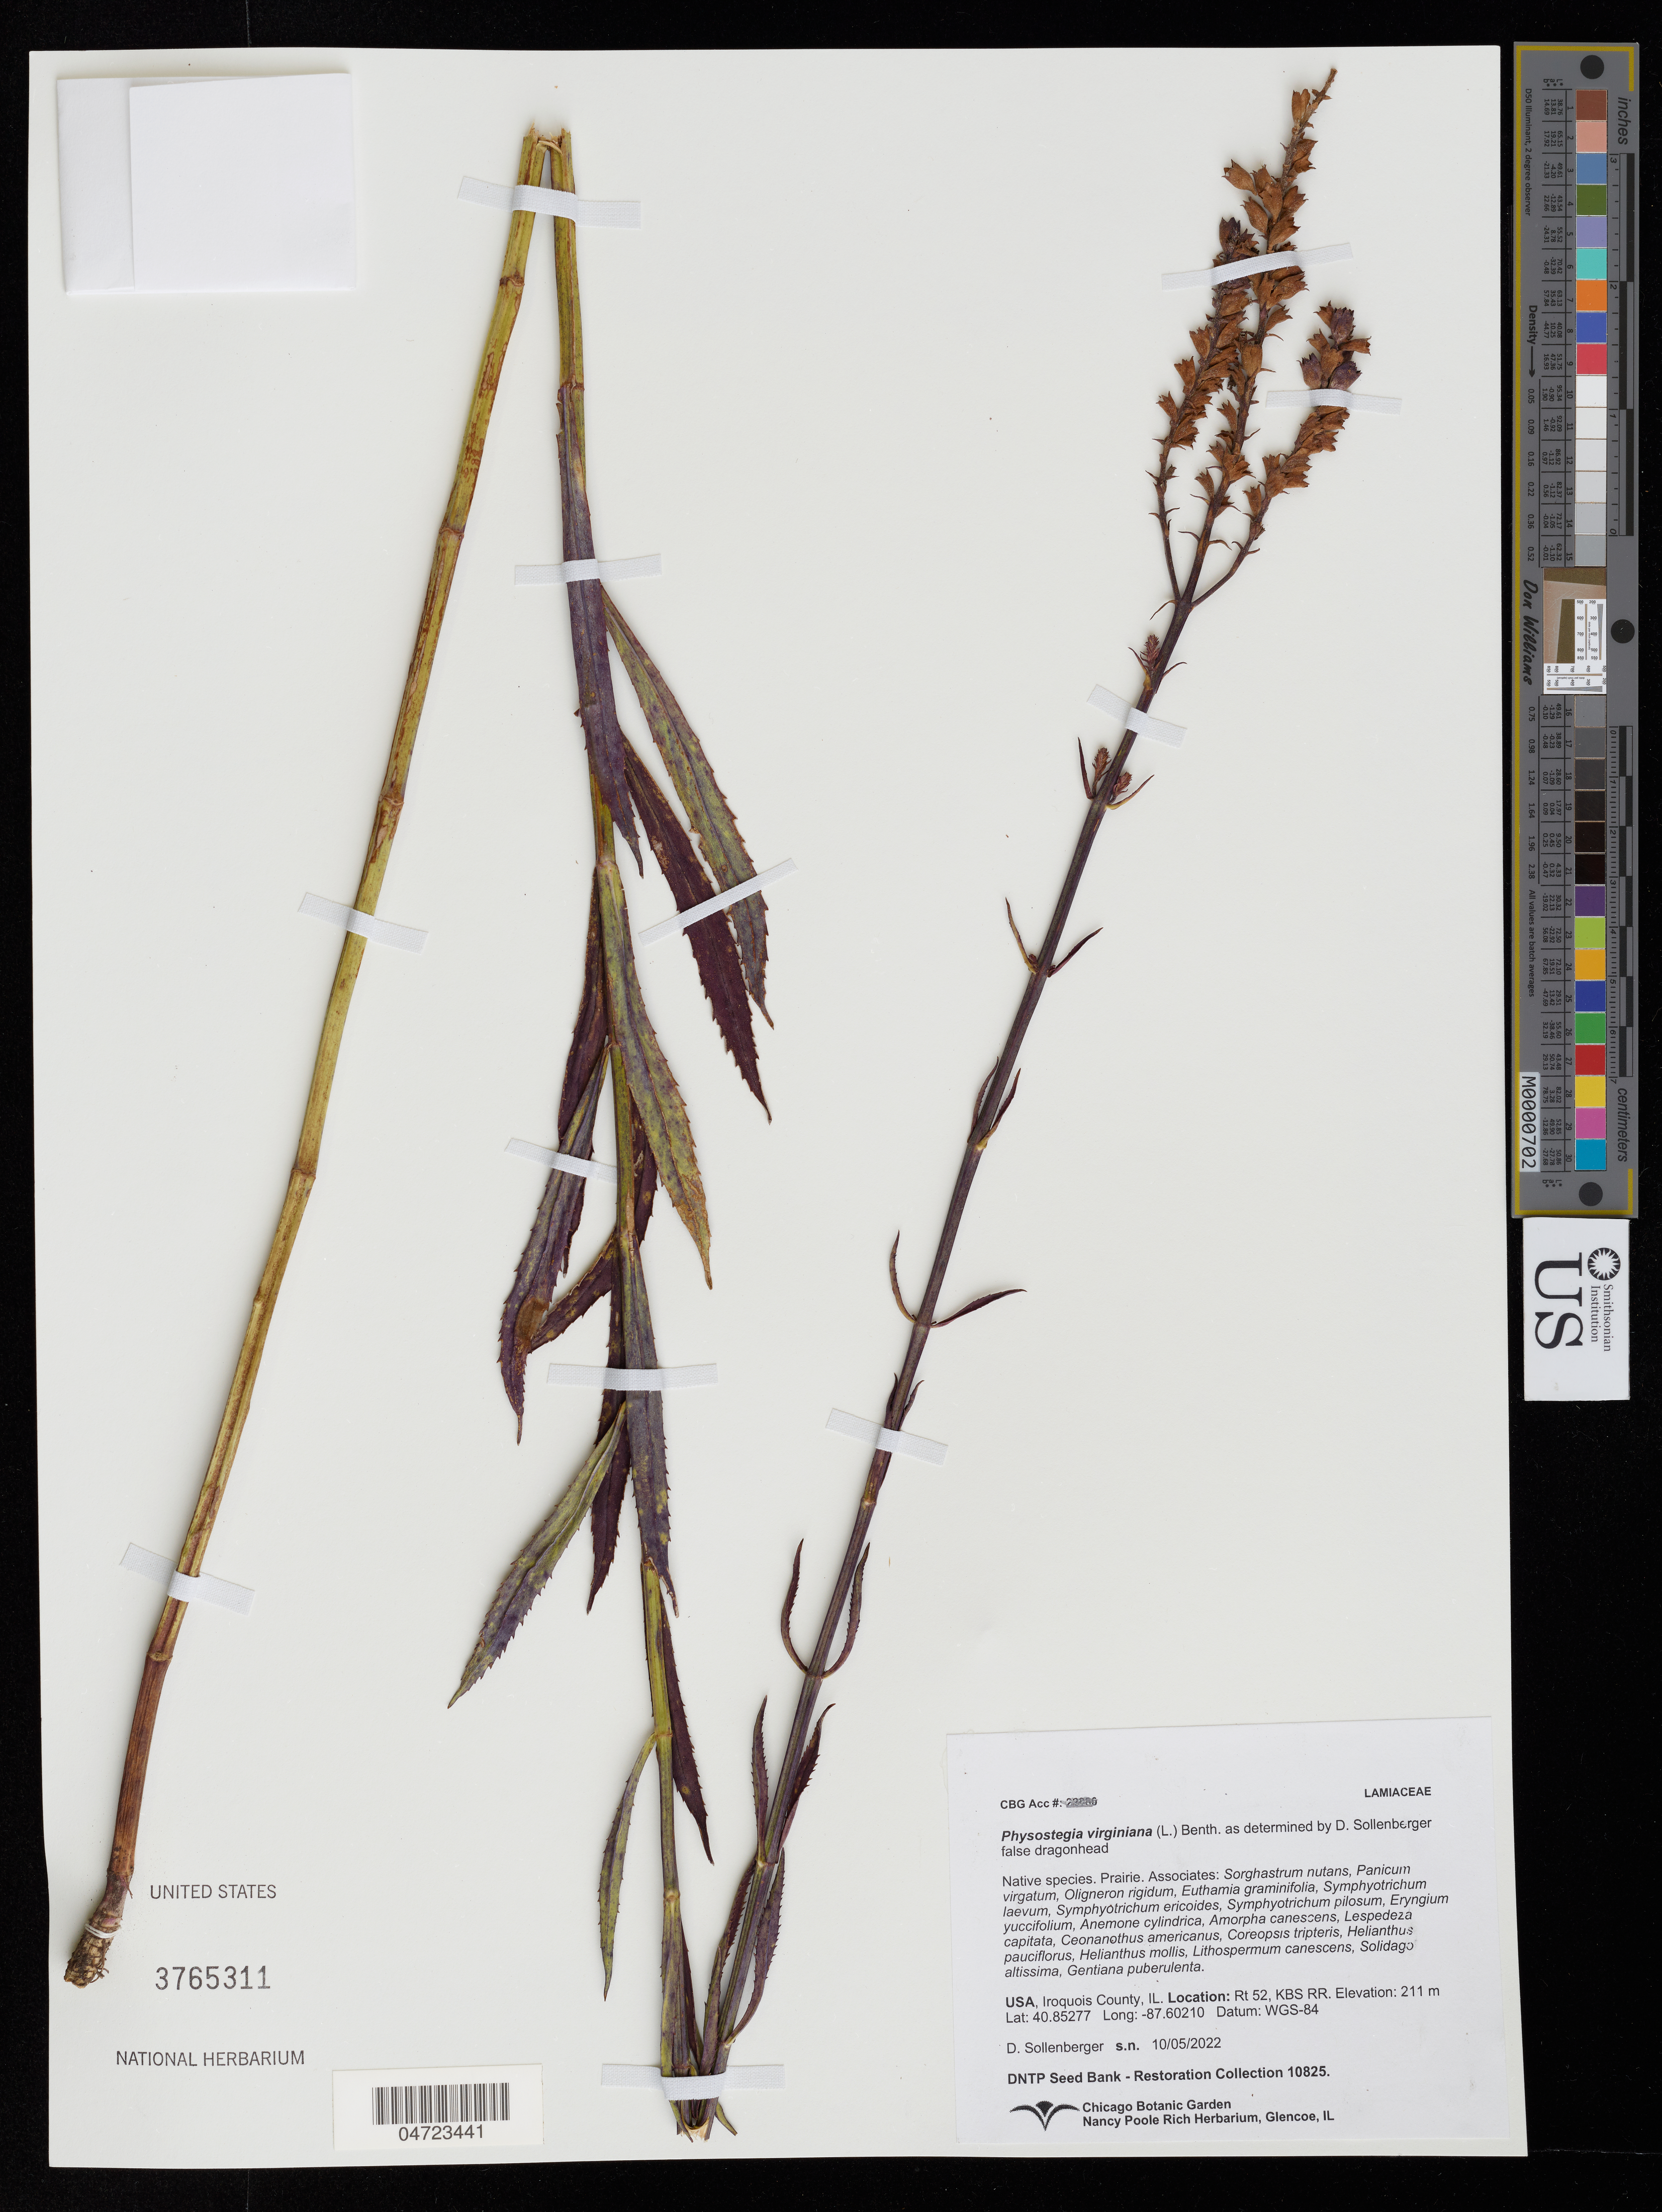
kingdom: Plantae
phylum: Tracheophyta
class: Magnoliopsida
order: Lamiales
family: Lamiaceae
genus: Physostegia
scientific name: Physostegia virginiana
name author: (L.) Benth.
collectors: D. Sollenberger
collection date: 2022-10-05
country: United States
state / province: Illinois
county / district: Iroquois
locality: Iroquois County. Rt 52, KBS RR.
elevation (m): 211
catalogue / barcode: US 3765311